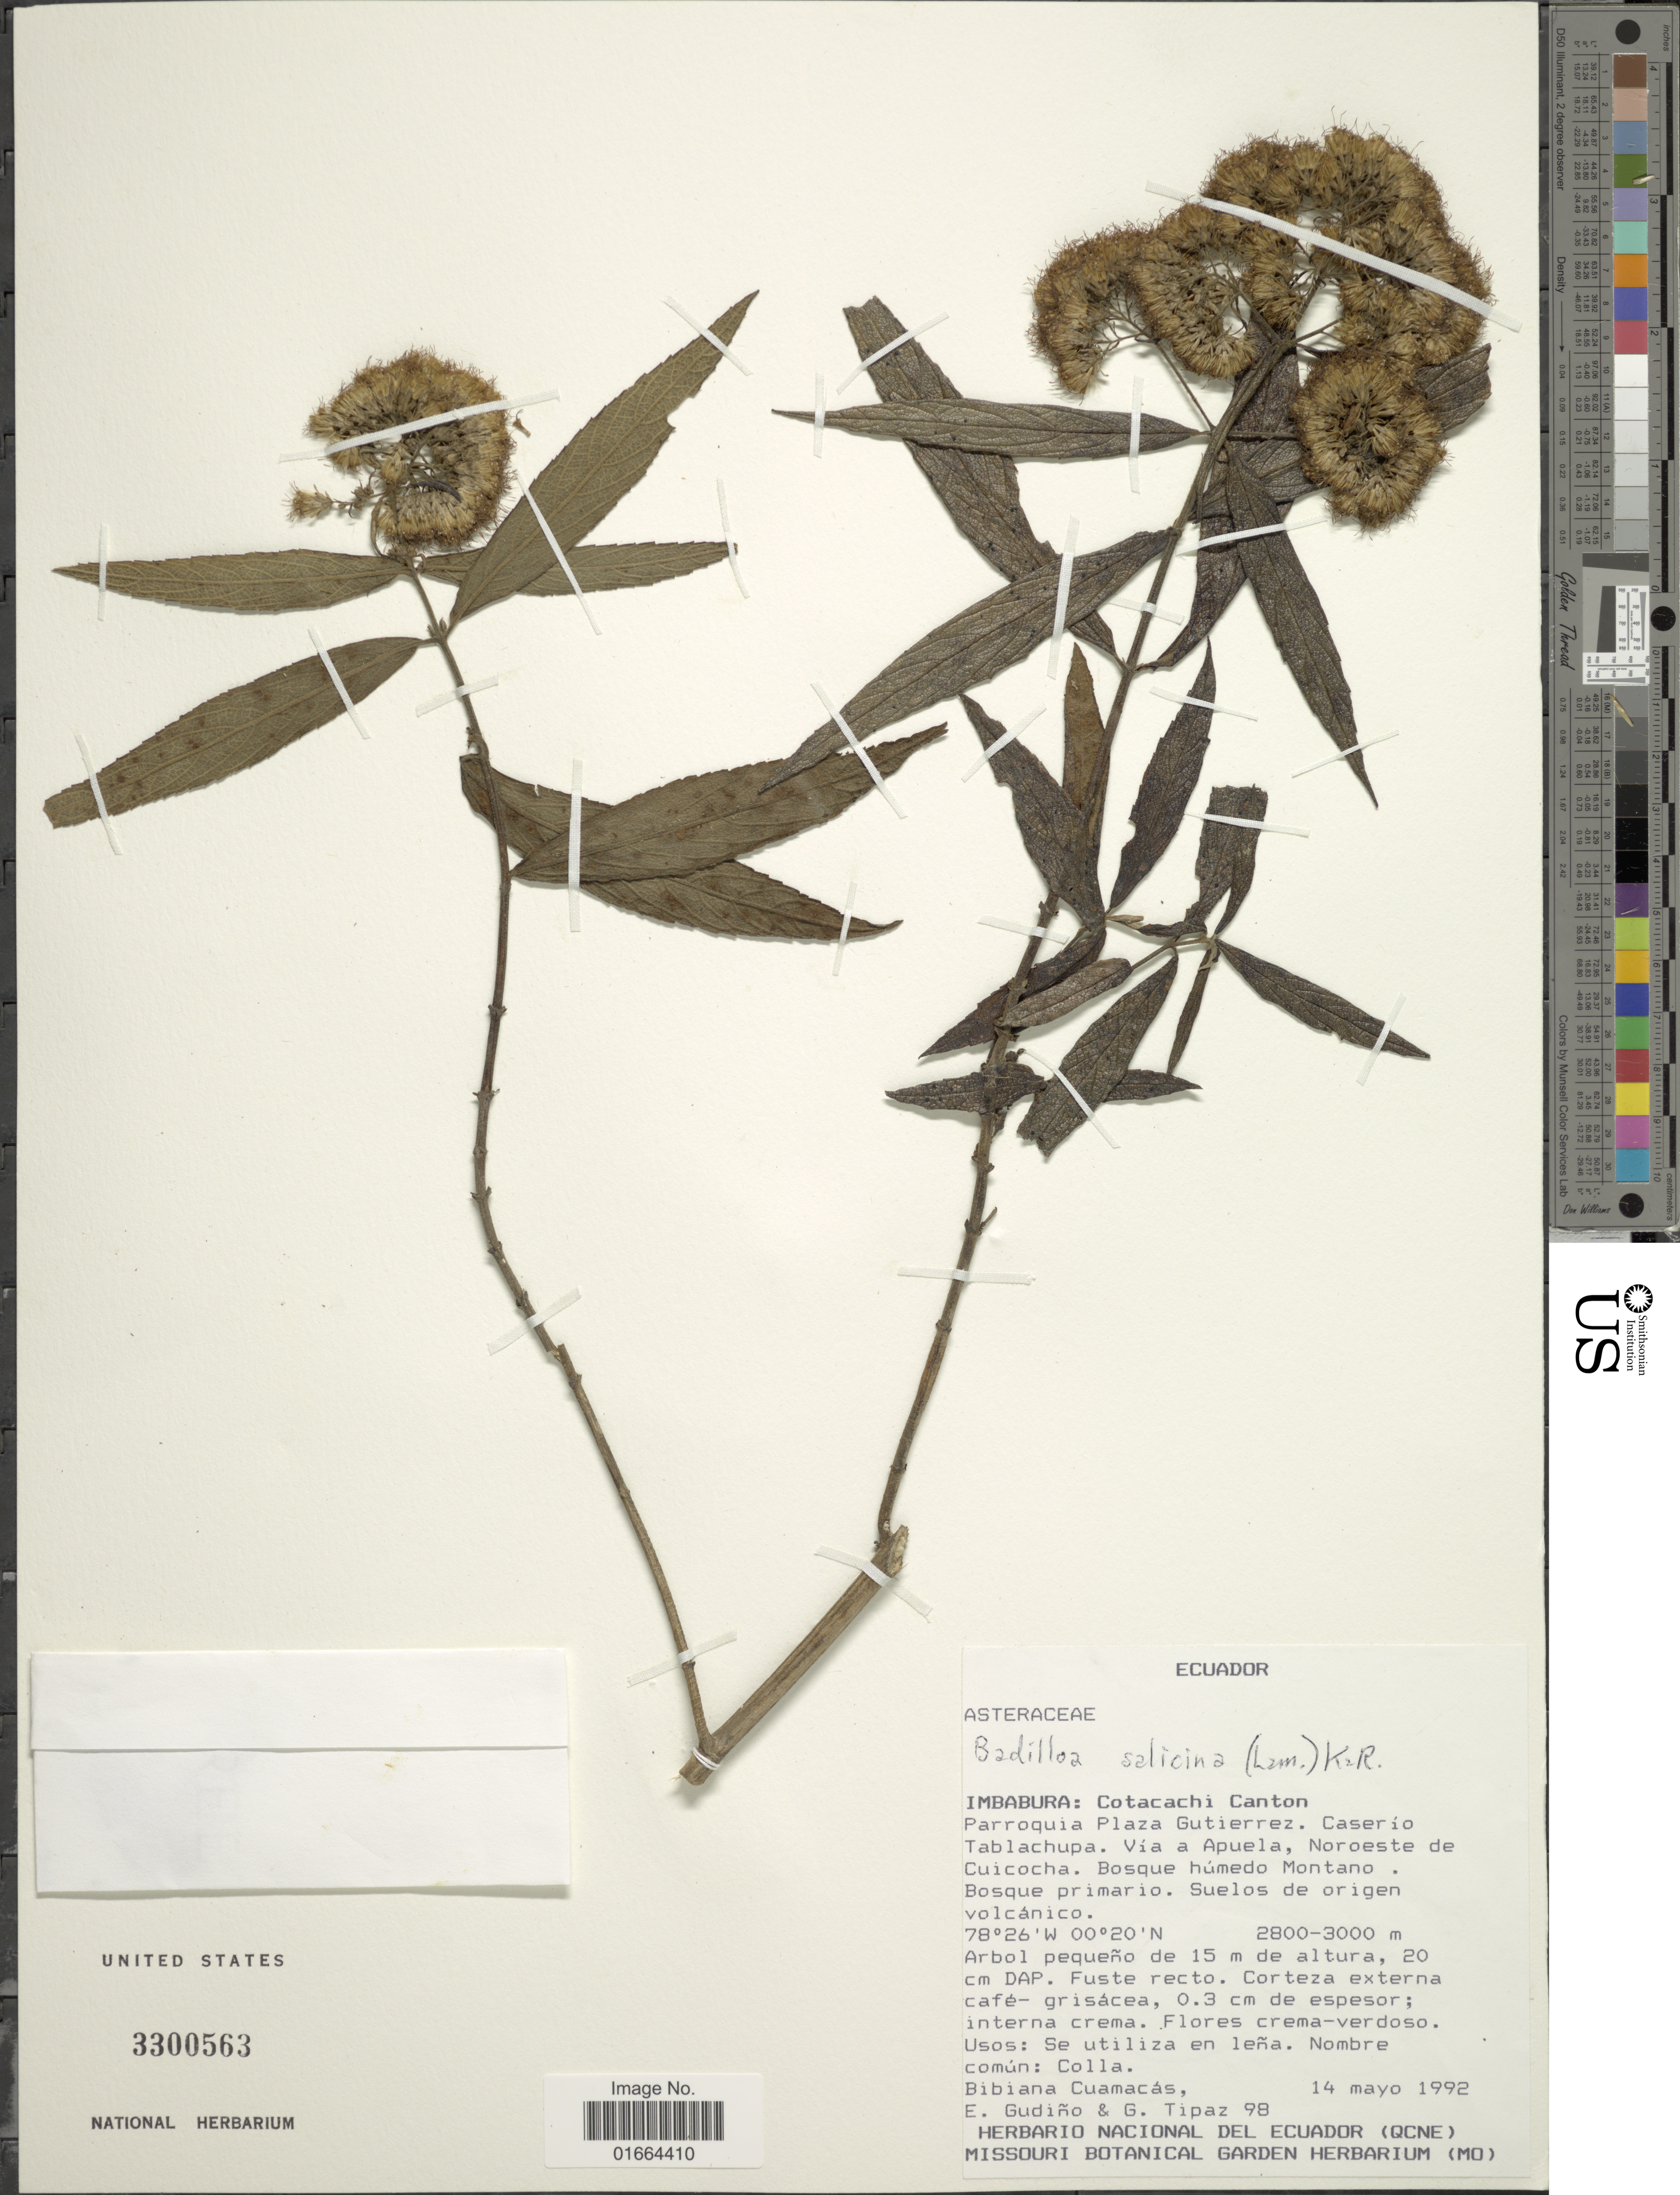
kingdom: Plantae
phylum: Tracheophyta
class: Magnoliopsida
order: Asterales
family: Asteraceae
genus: Badilloa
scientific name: Badilloa salicina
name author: (Lam.) R.M. King & H. Rob.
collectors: E. Gudiño & G. Tipaz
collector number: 98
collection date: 1992-05-14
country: Ecuador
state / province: Imbabura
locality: Imbabura: Cotacachi Canton, Parroquia Plaza Gutierrez, Caserio Tablachupa, Via a Apuela, Nuroeste de Cuicocha, Bosque humedo Montano, Bosque primario, Suelos de origen volcanico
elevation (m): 2800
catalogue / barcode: US 3300563